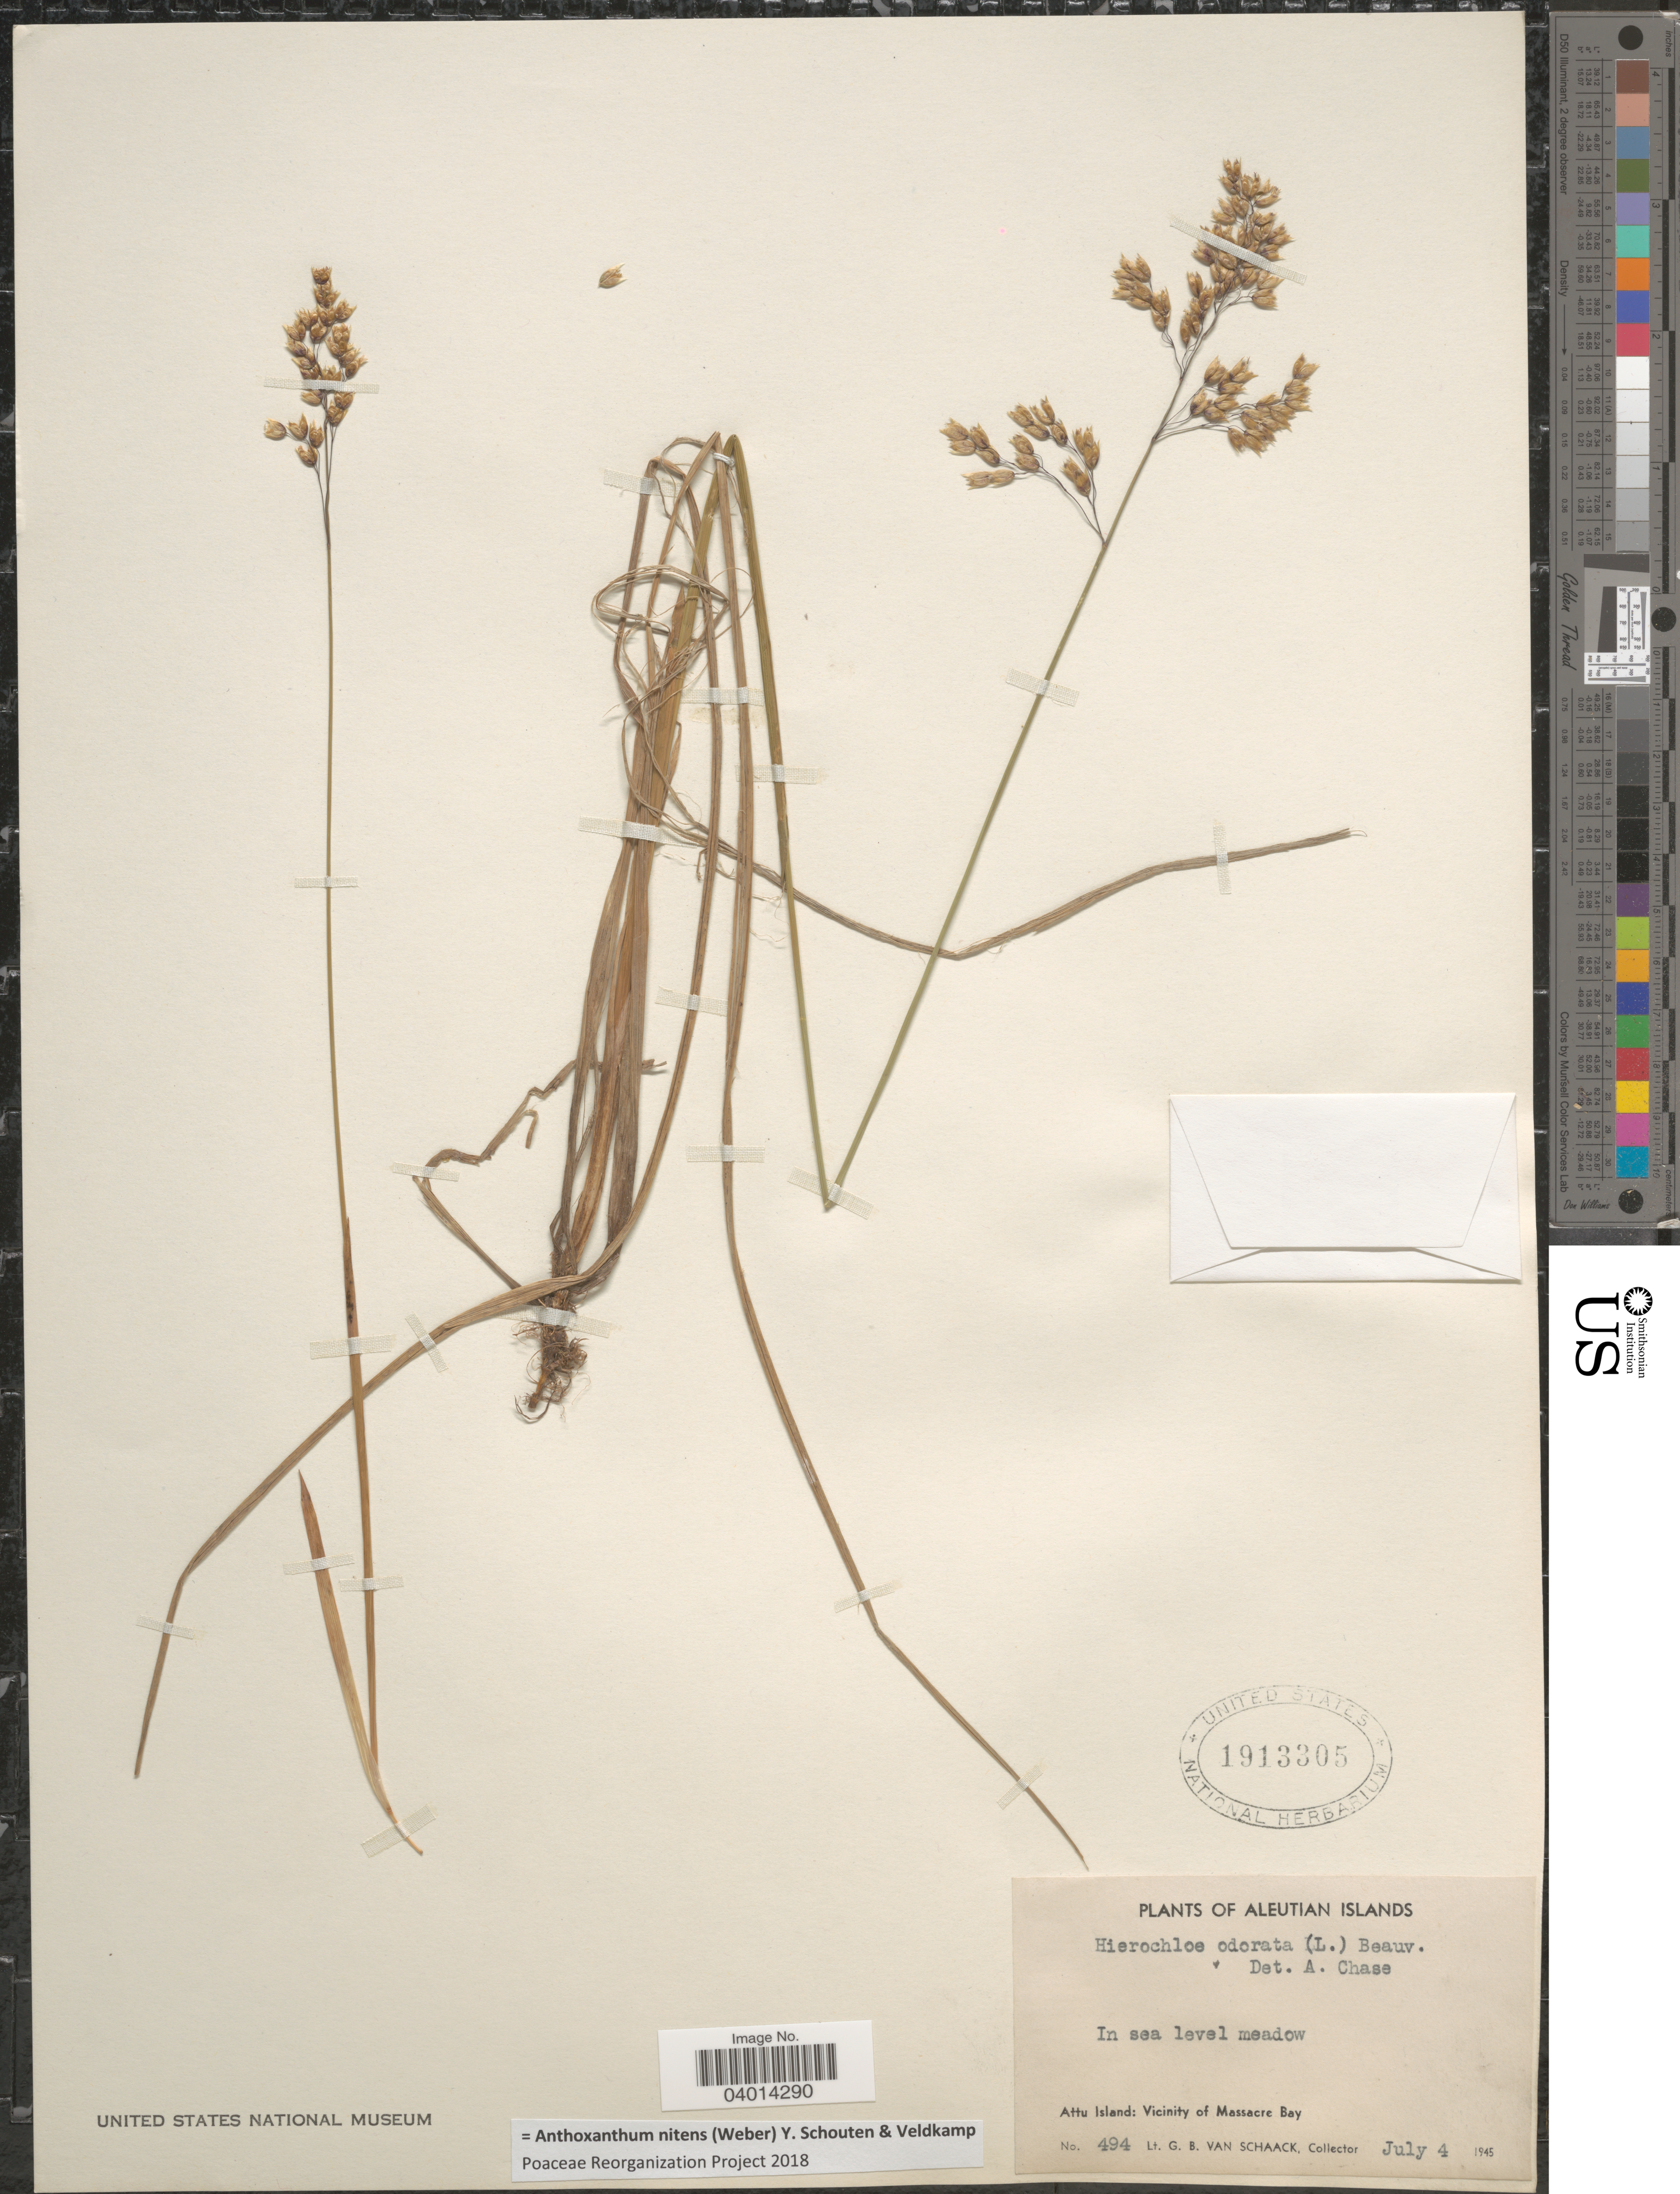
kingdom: Plantae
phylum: Tracheophyta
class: Liliopsida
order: Poales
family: Poaceae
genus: Anthoxanthum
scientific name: Anthoxanthum nitens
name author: (G.H. Weber) R.T.A. Schouten & Veldkamp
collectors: G. Van Schaack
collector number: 494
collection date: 1945-07-04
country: United States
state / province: Alaska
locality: Aleutian Islands. In sea level meadow. Attu Island: Vicinity of Massacre Bay.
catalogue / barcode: US 1913305